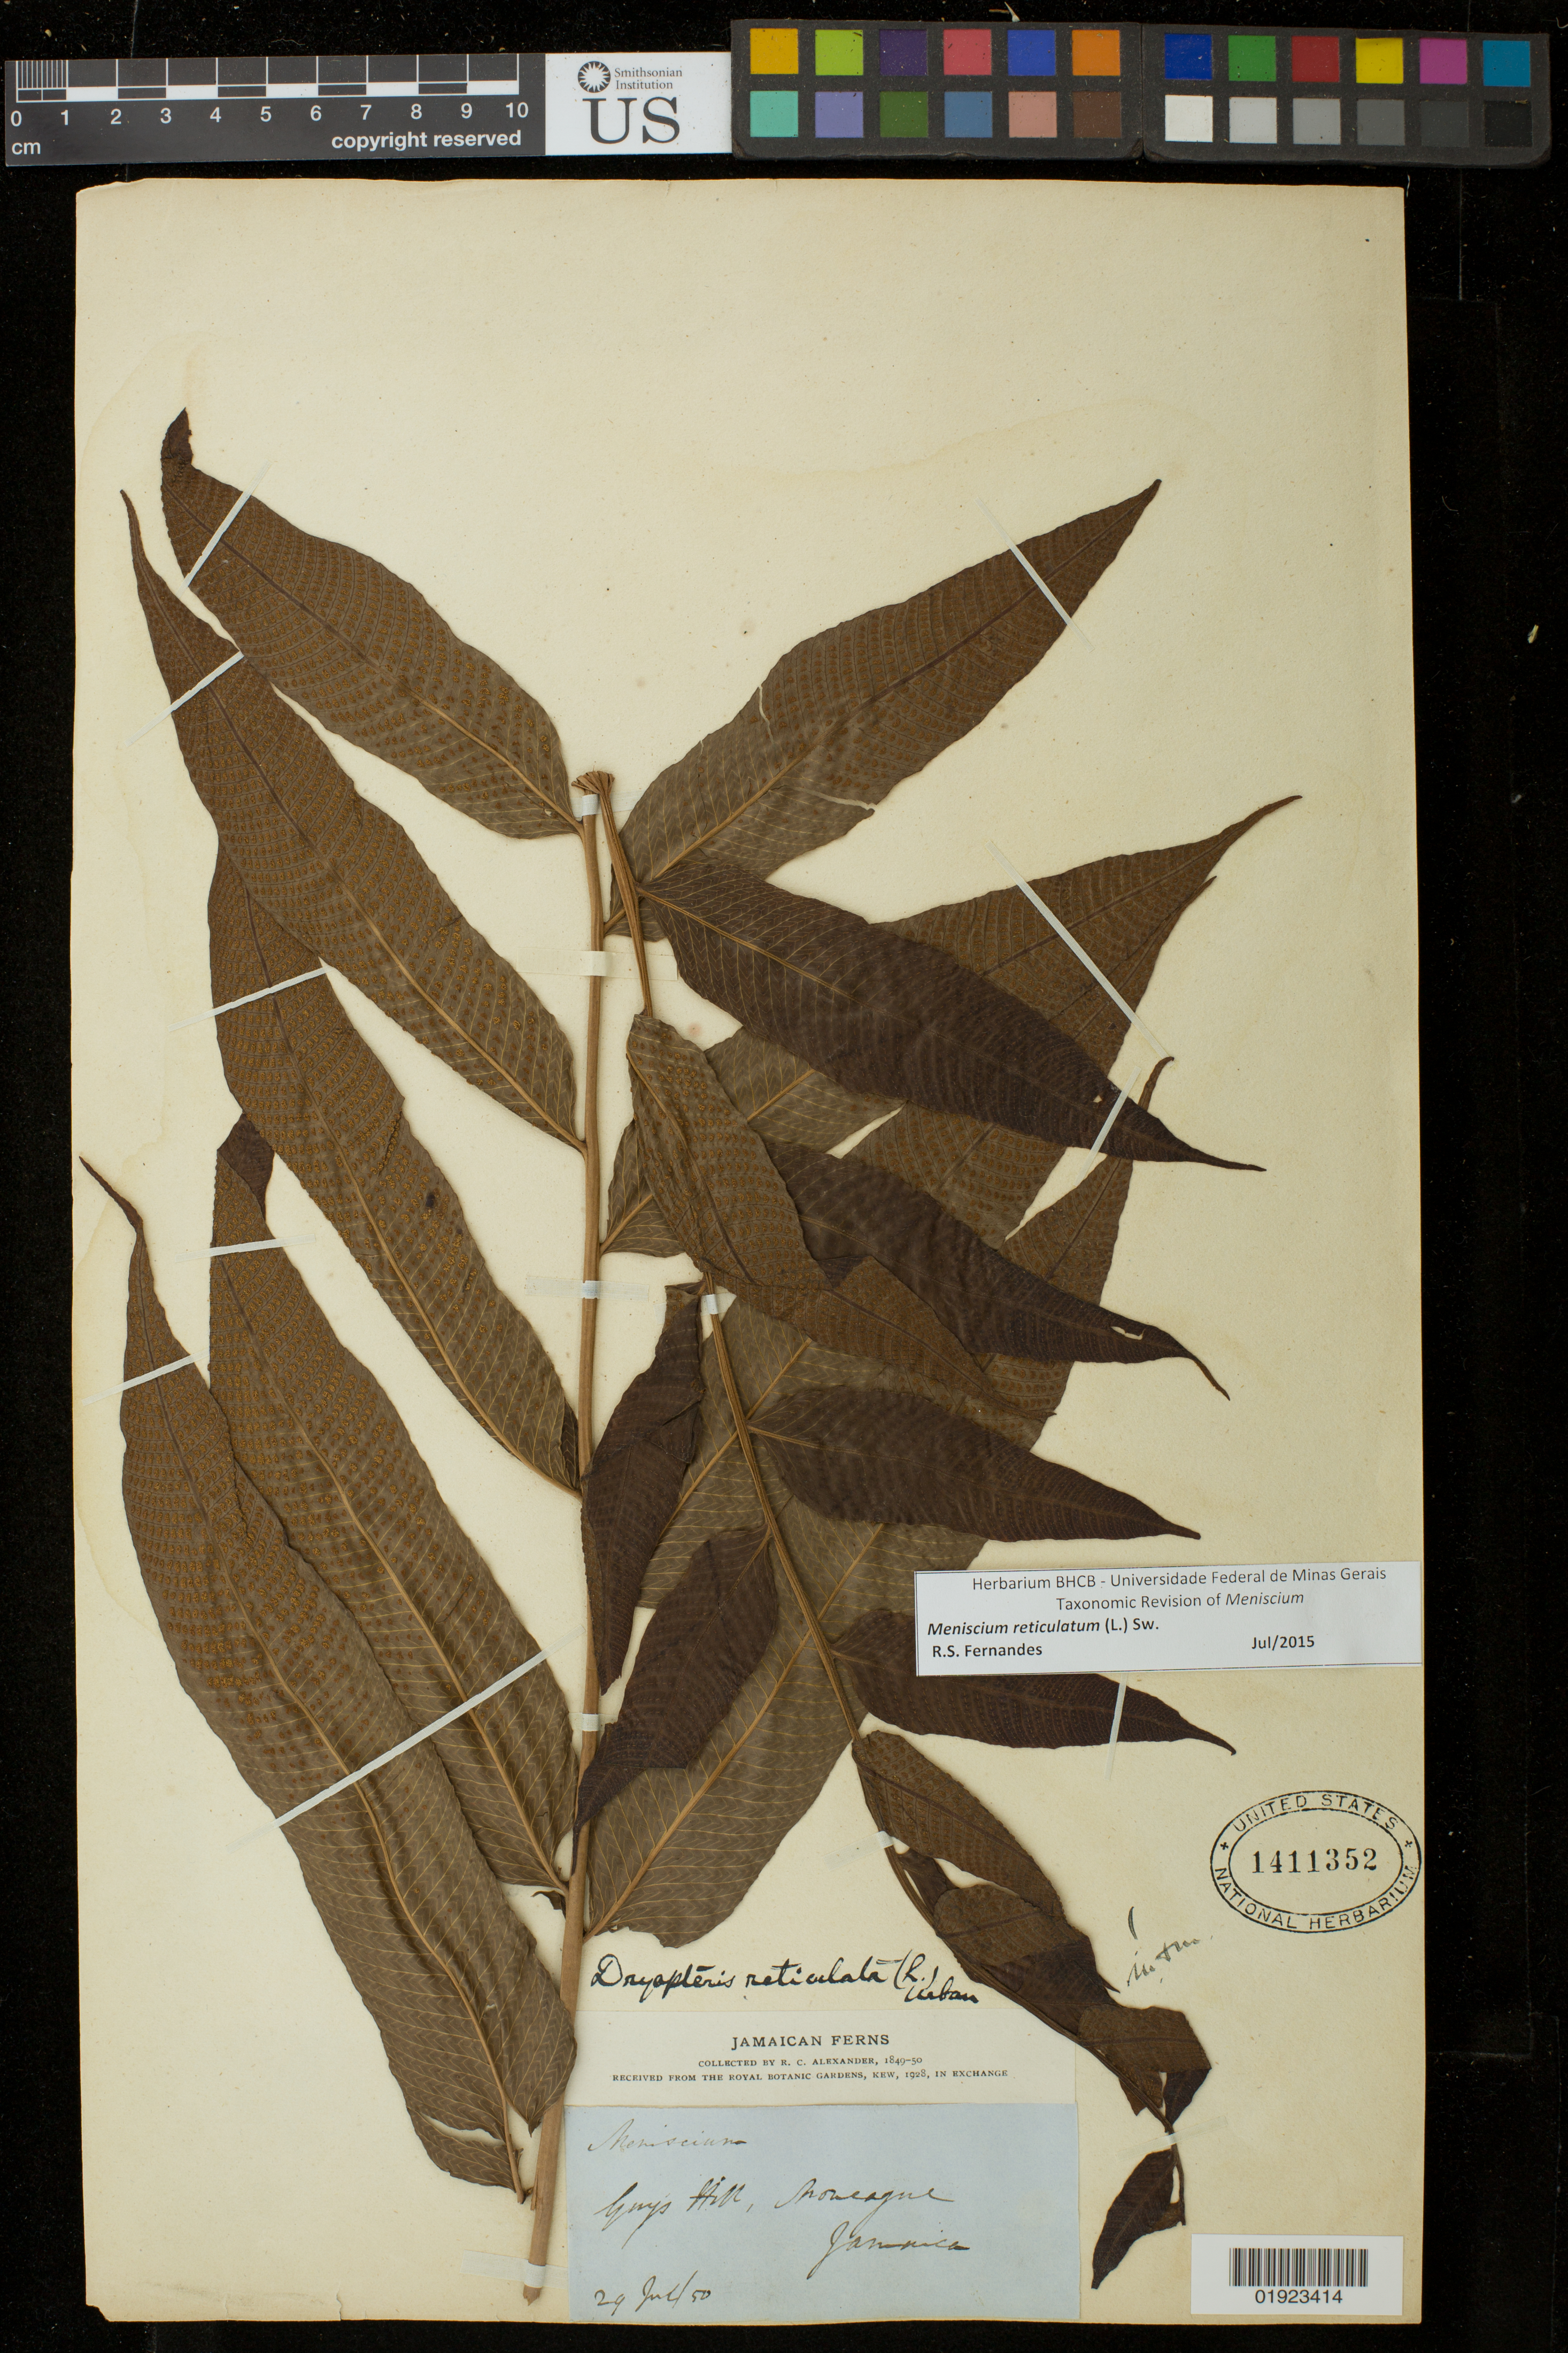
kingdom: Plantae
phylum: Tracheophyta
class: Polypodiopsida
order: Polypodiales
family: Thelypteridaceae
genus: Meniscium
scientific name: Meniscium reticulatum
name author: (L.) Sw.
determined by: Fernandes, R. S.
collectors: R. C. Alexander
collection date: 1950-07-29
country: Jamaica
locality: Guy's Hill, Moneague.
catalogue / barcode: US 1411352